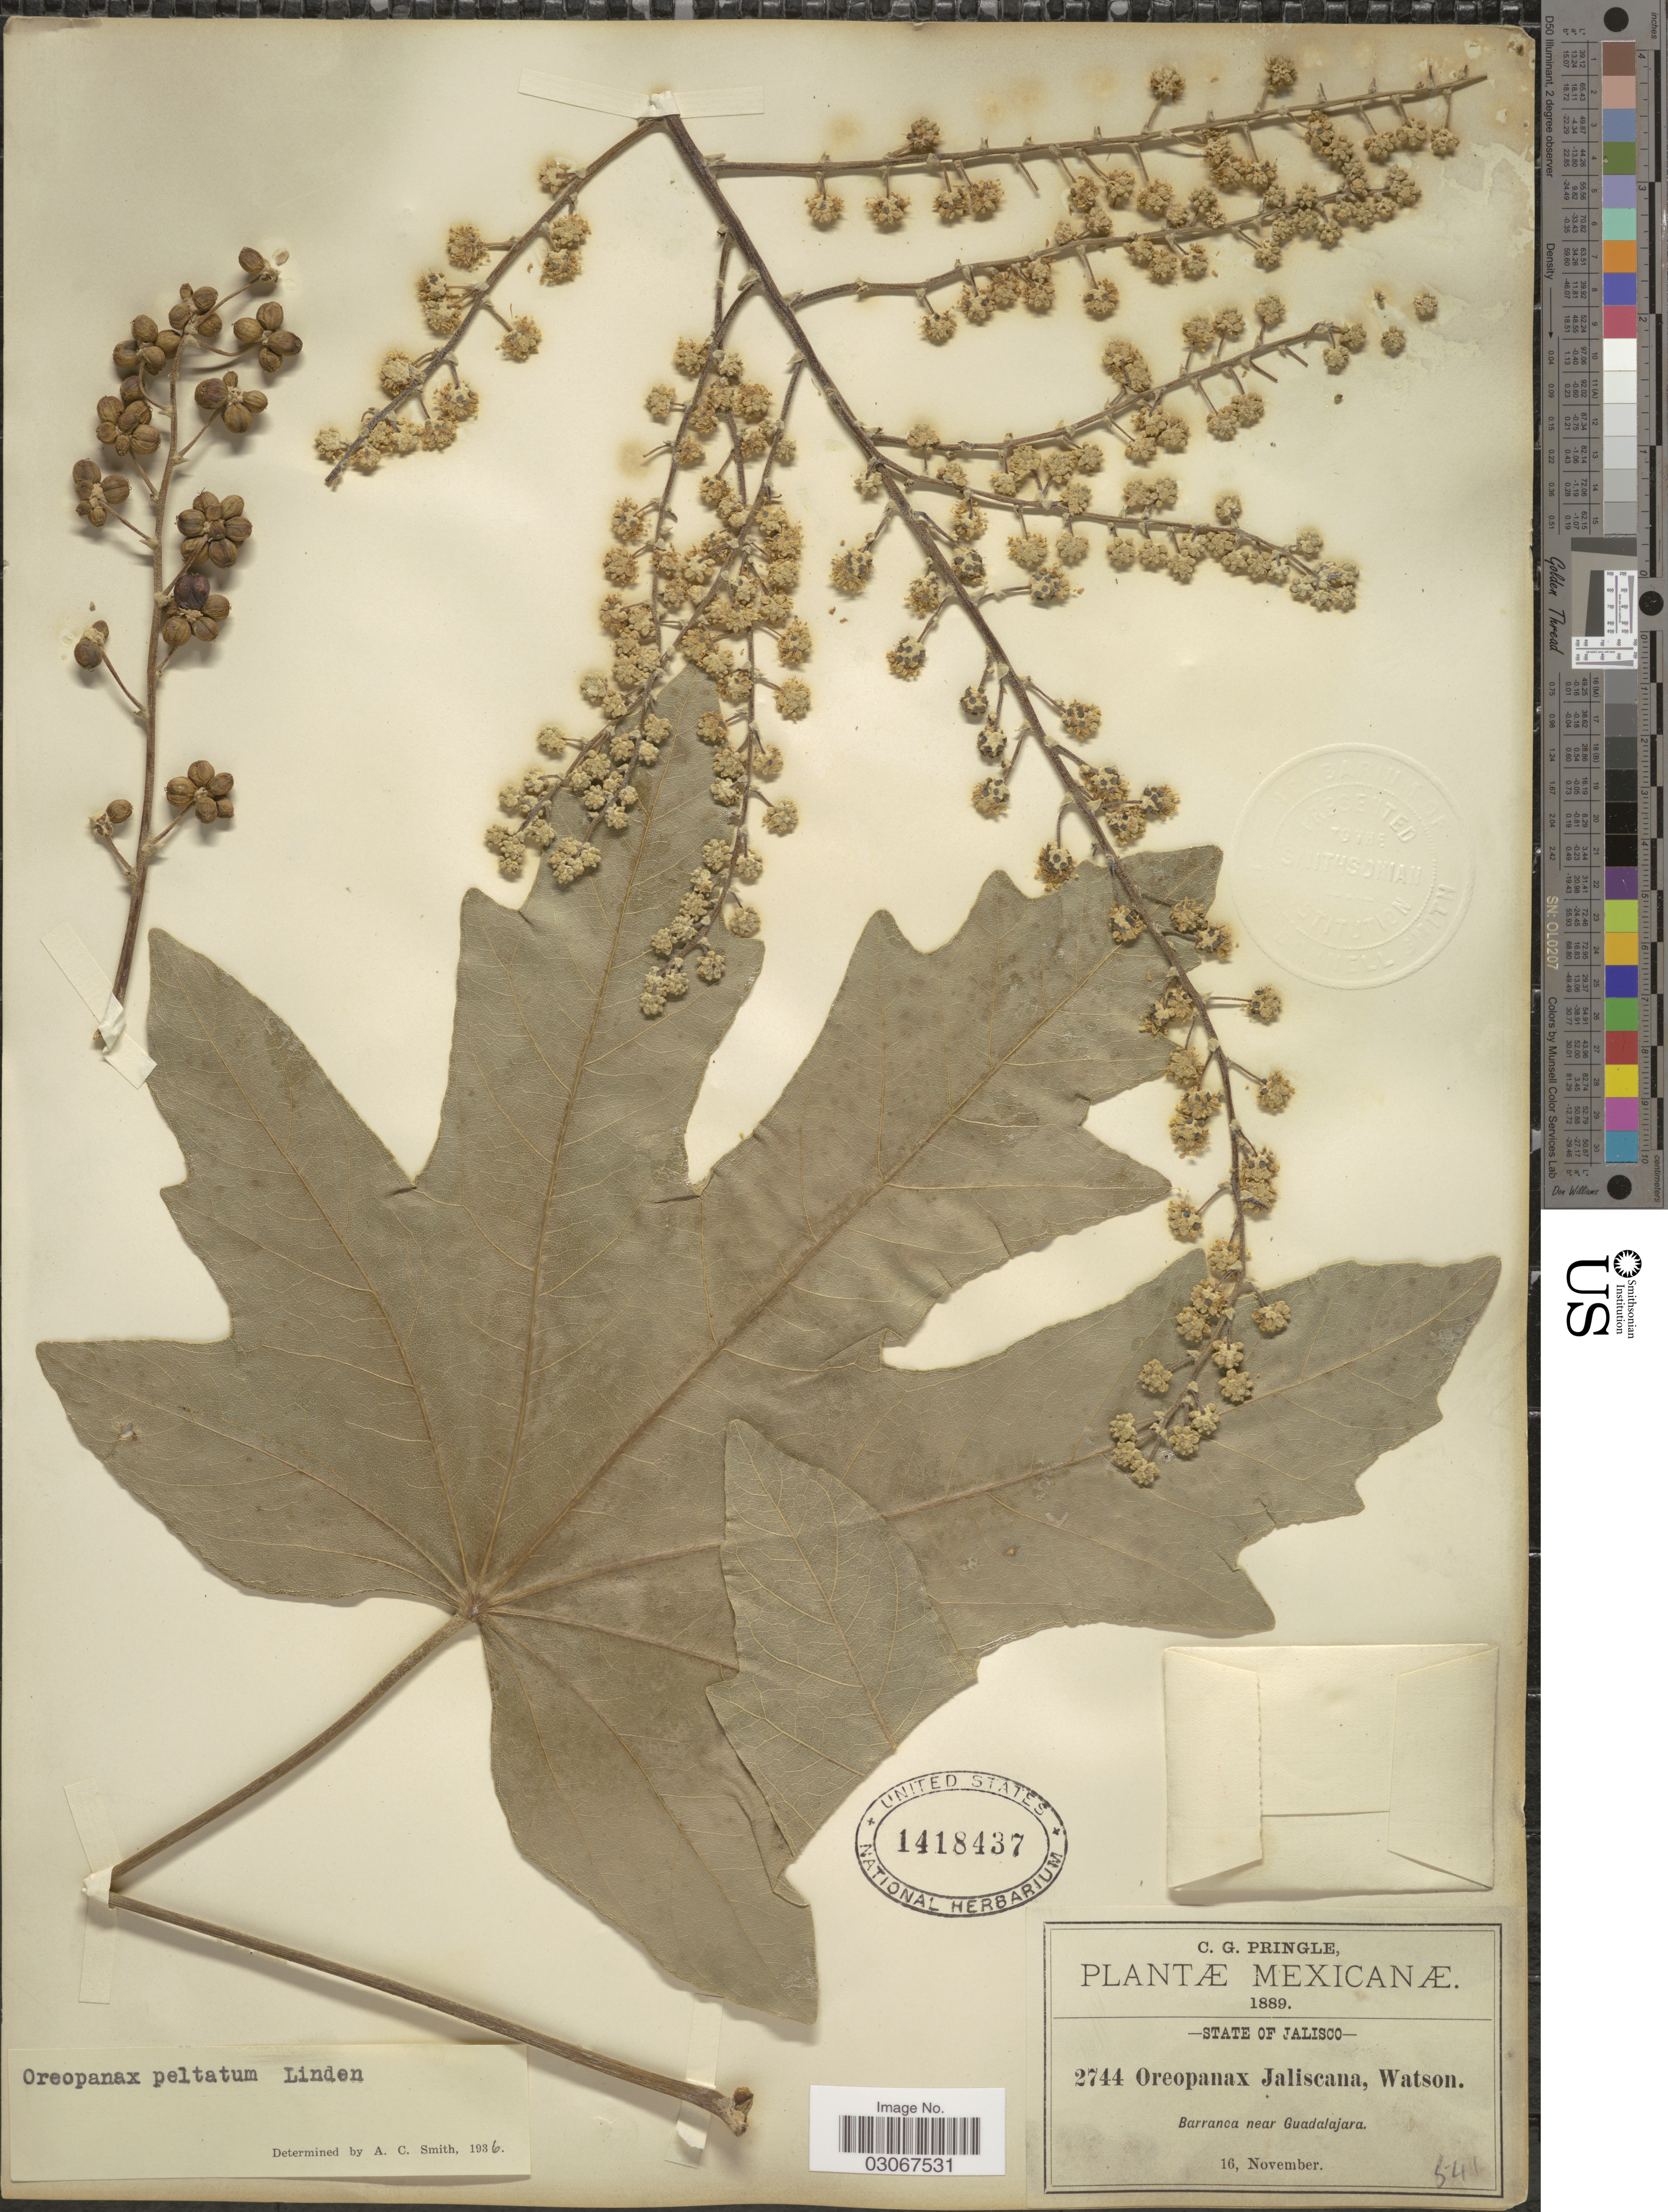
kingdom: Plantae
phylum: Tracheophyta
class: Magnoliopsida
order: Apiales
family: Araliaceae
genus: Oreopanax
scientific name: Oreopanax peltatus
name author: Linden ex Regel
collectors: C. G. Pringle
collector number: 2744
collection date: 1889-11-16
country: Mexico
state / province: Jalisco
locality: Barranca near Guadalajara.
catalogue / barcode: US 1418437